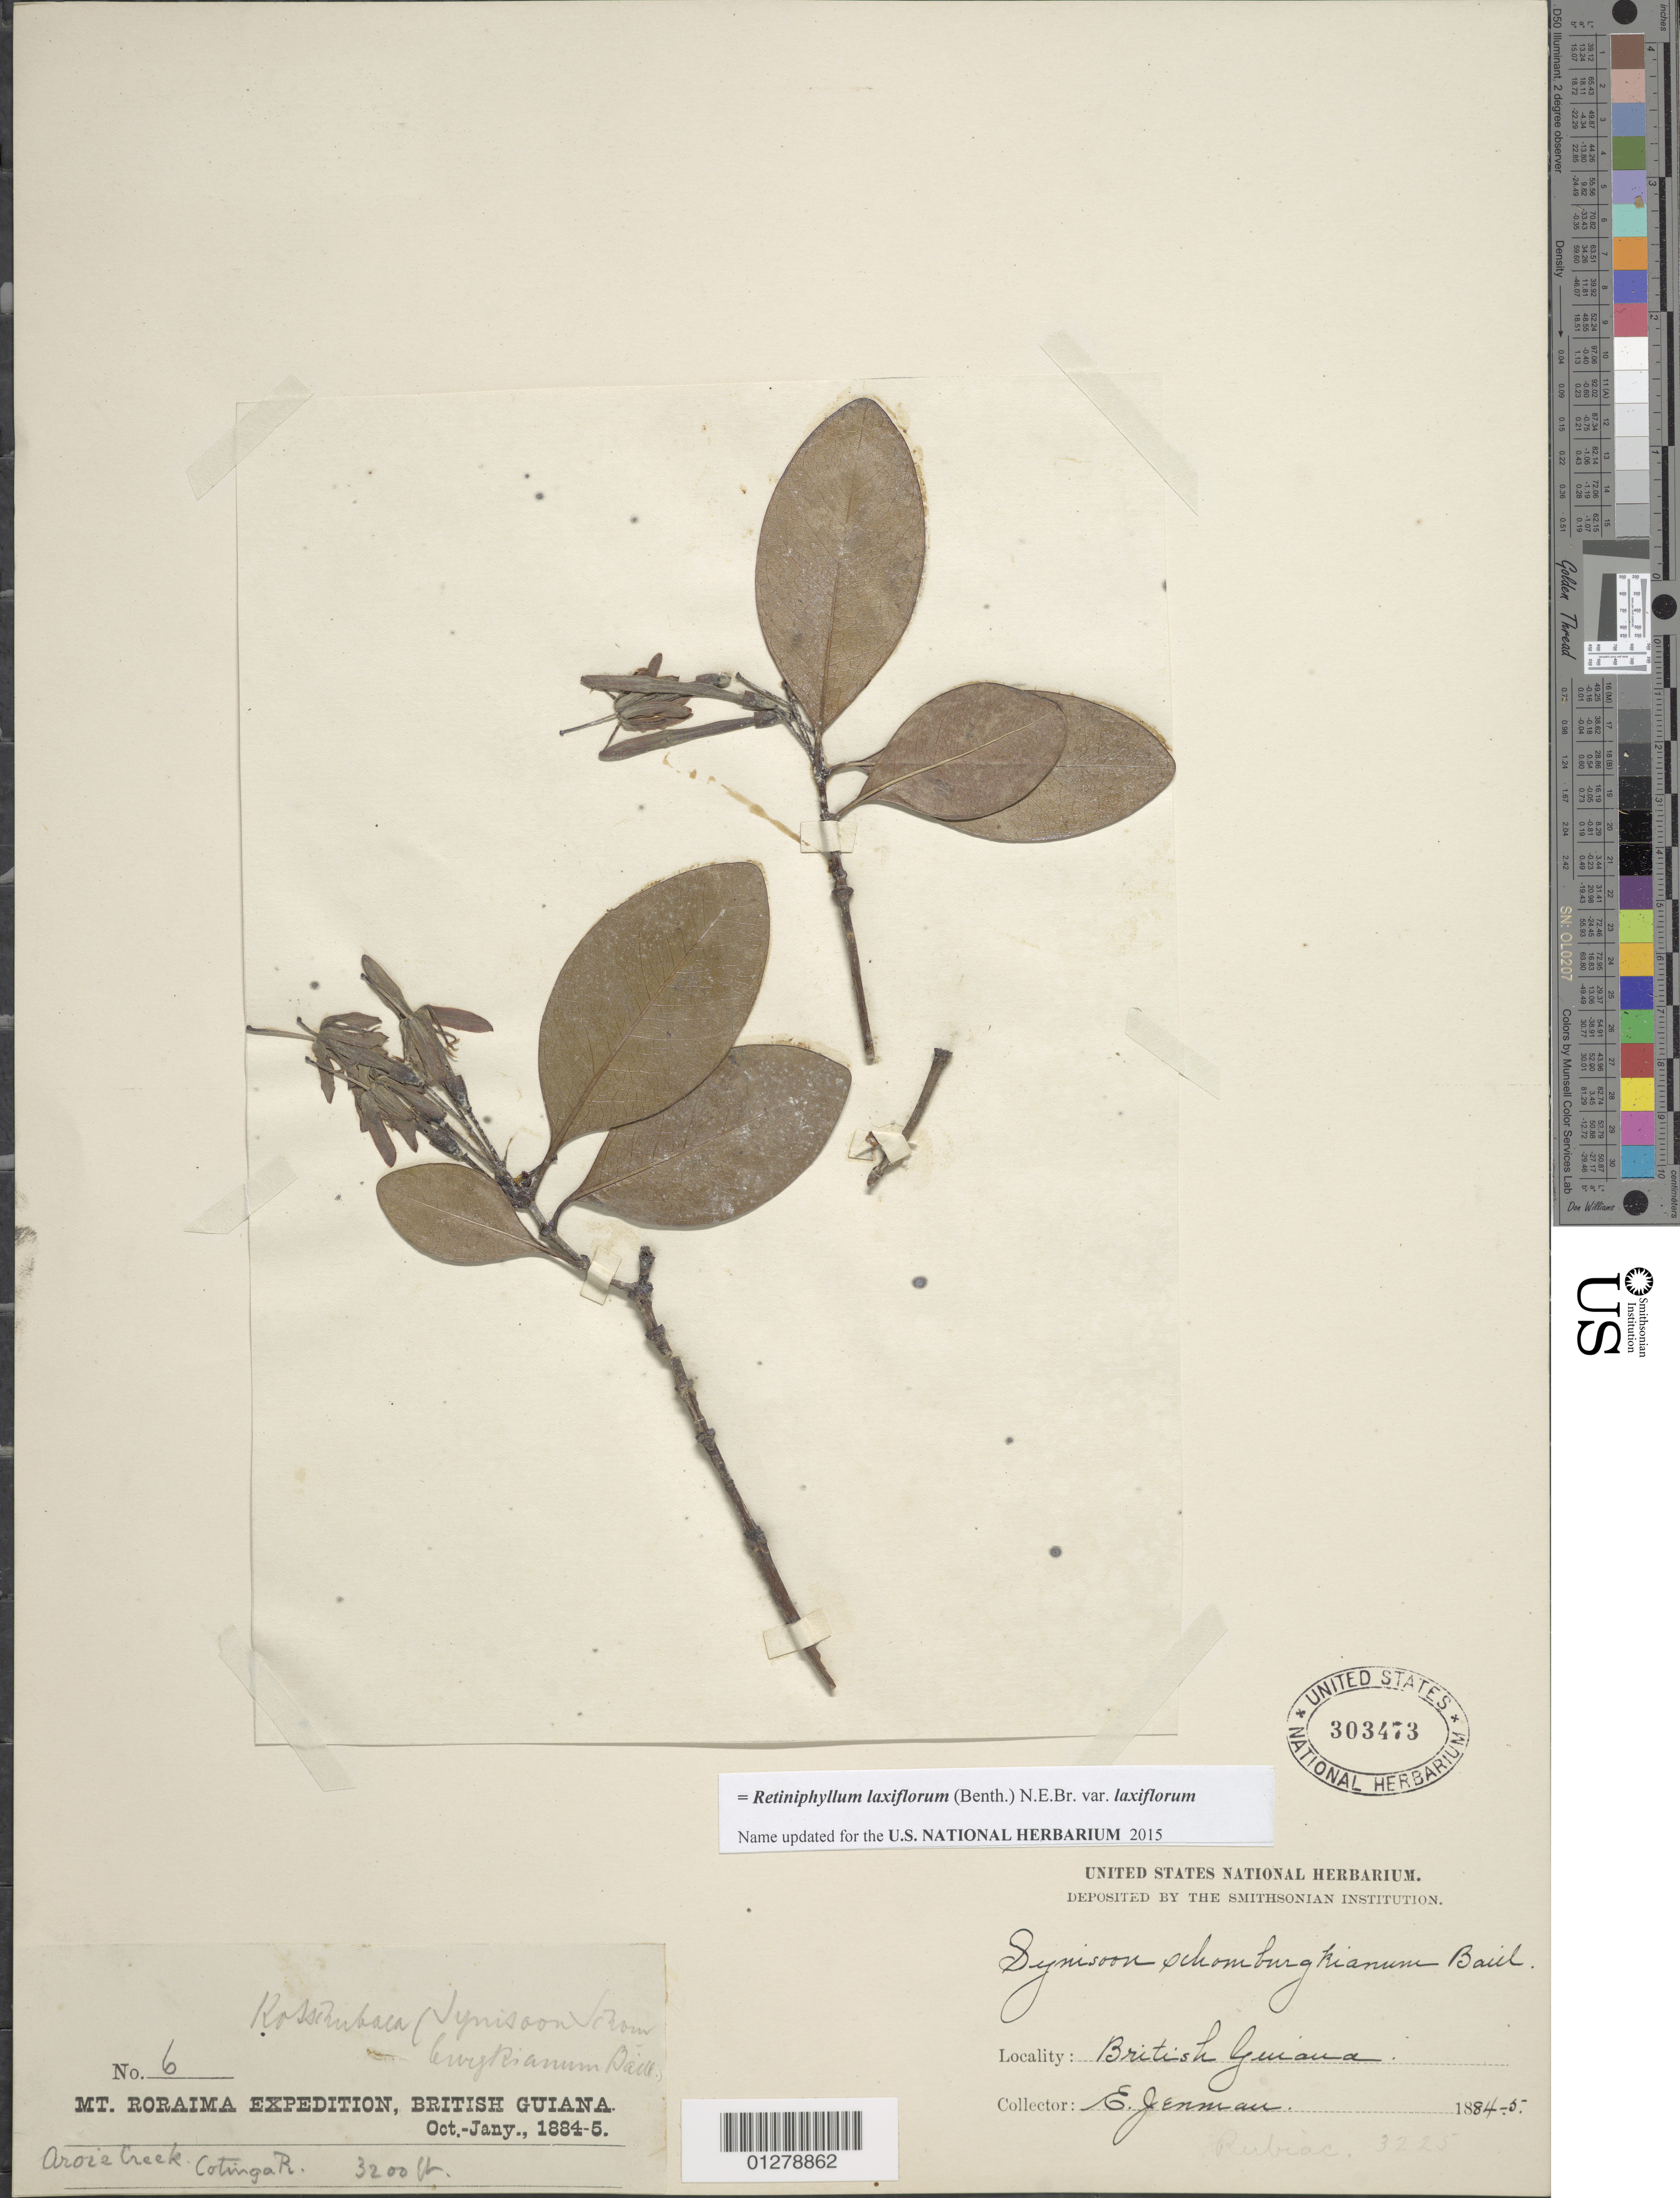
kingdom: Plantae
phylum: Tracheophyta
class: Magnoliopsida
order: Gentianales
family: Rubiaceae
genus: Retiniphyllum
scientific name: Retiniphyllum laxiflorum var. laxiflorum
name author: (Benth.) N.E. Br.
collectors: E. Jenman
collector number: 6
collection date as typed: Oct - Jan 1884-5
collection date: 1884-10/1885-01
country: Guyana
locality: Mt. Roraima Expedition, Aroie Creek, Cotinga River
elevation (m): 975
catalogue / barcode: US 303473